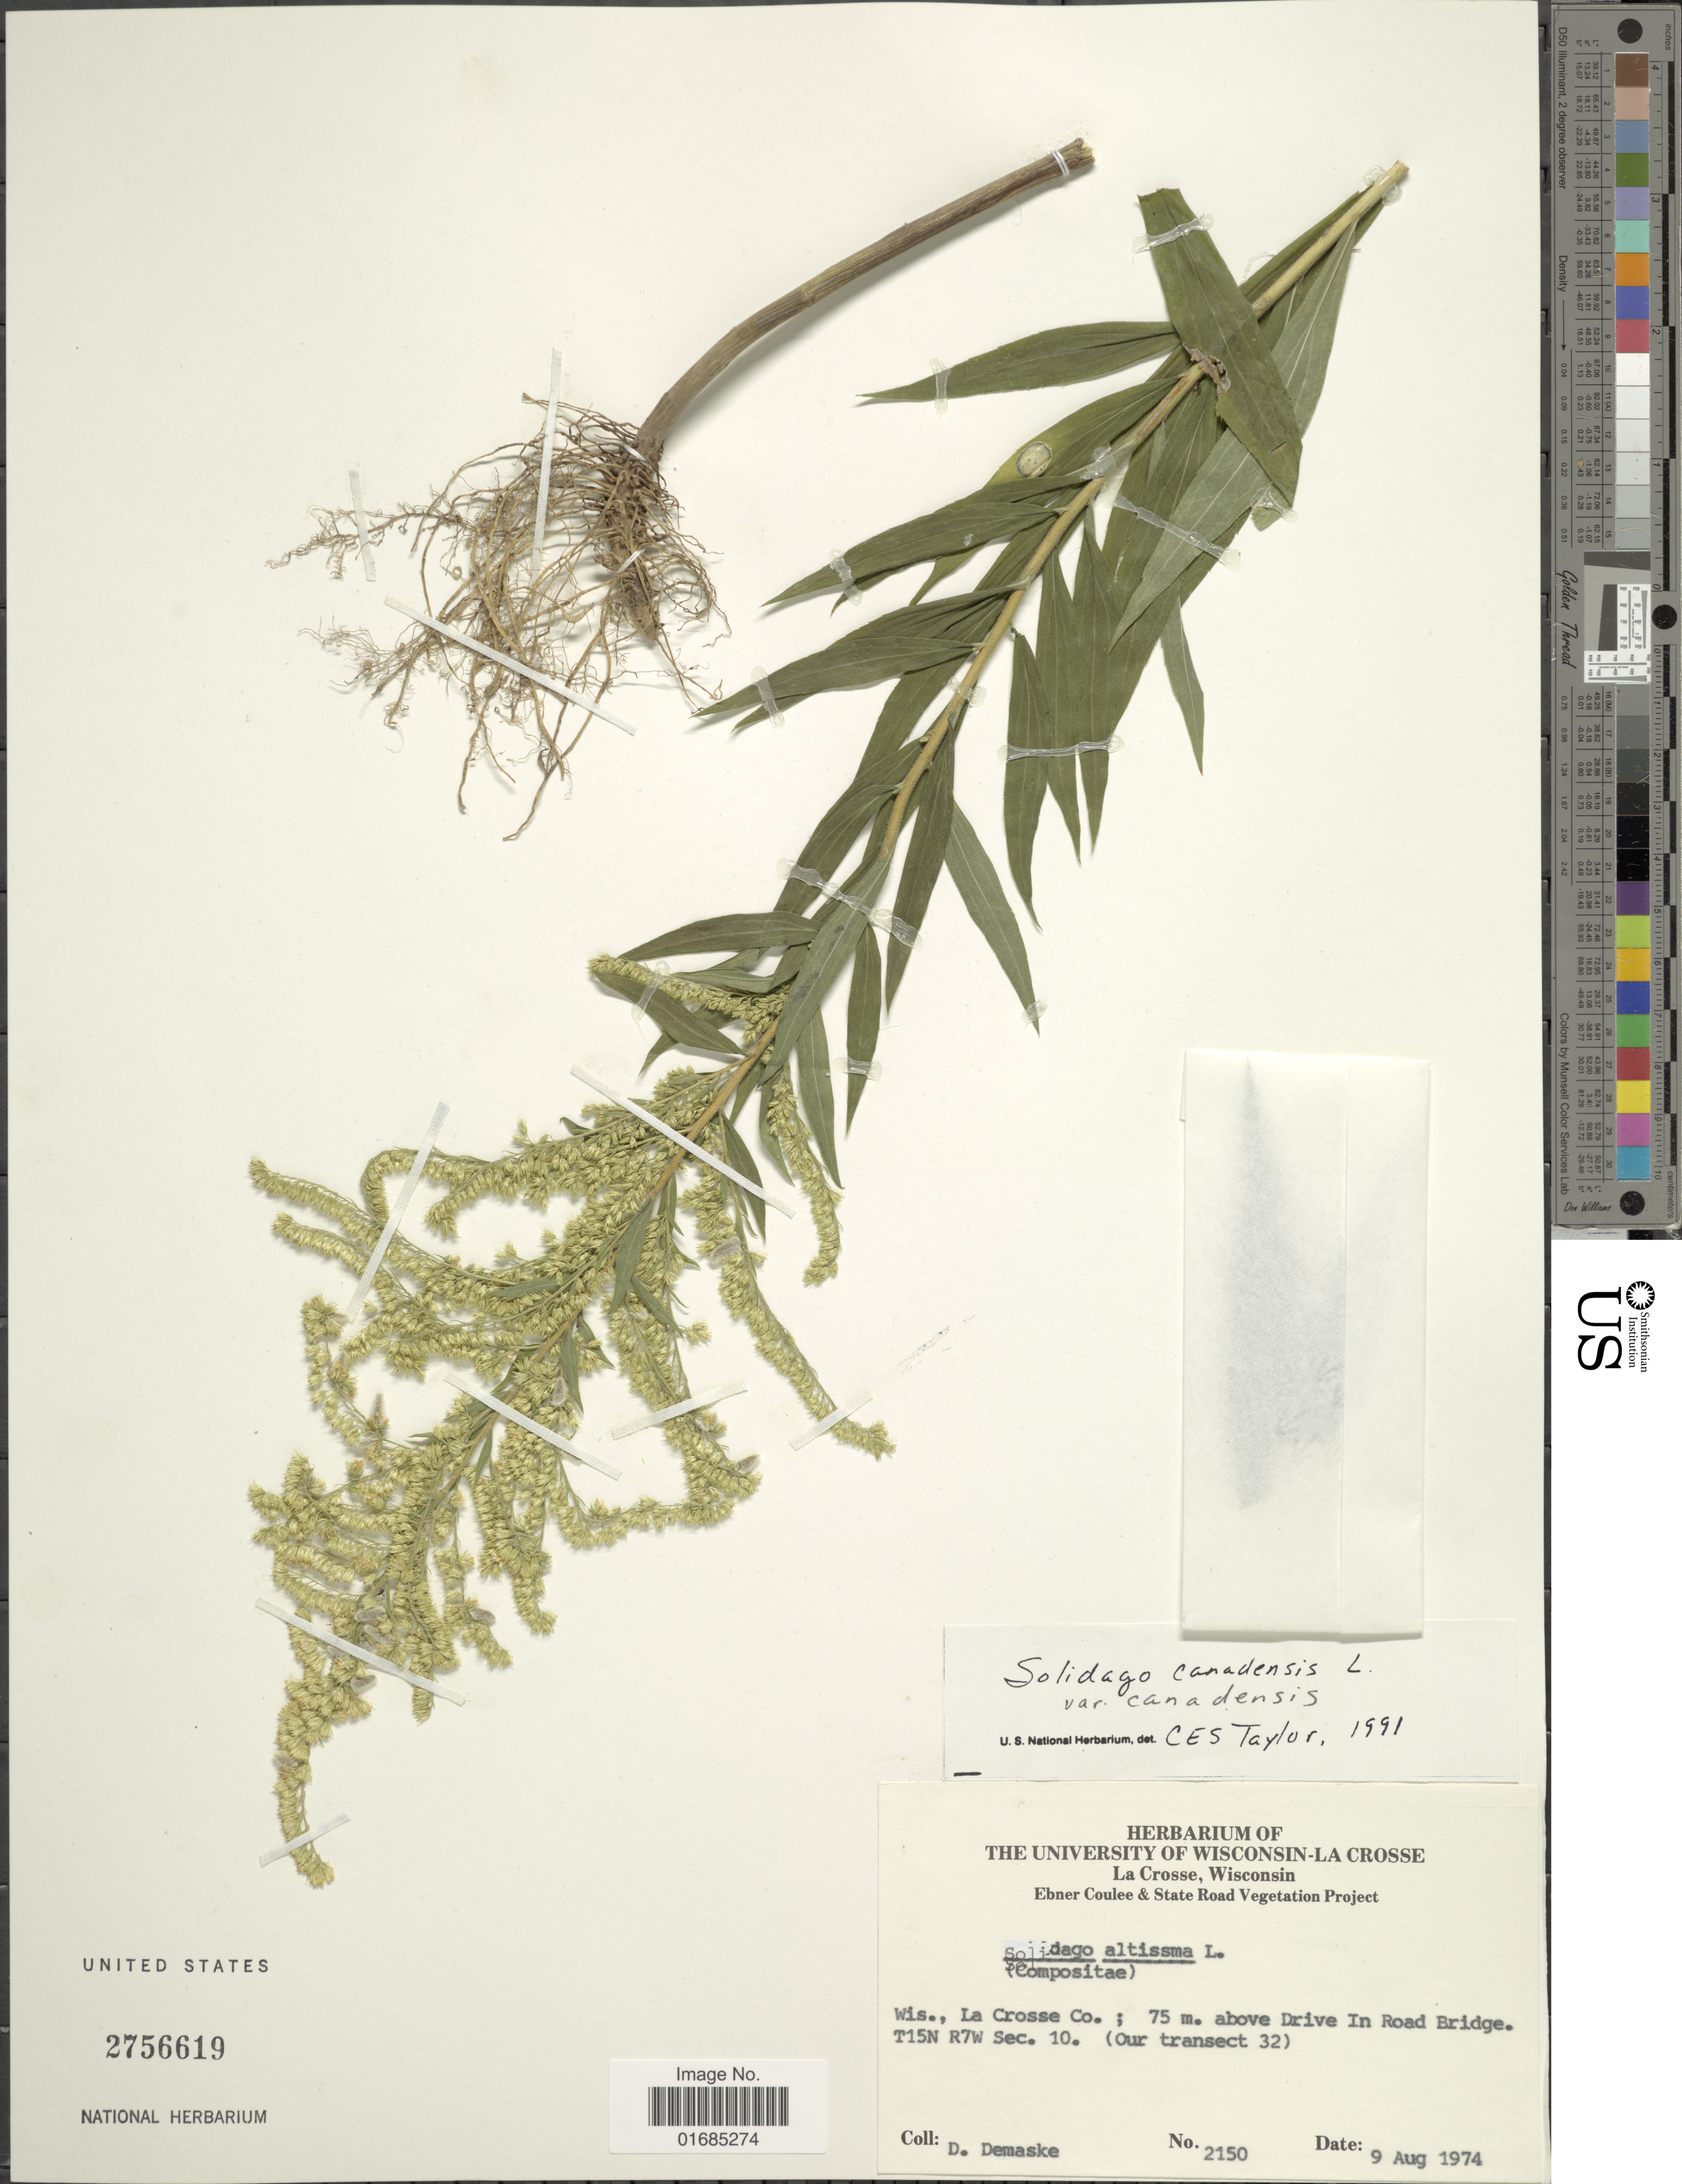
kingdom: Plantae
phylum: Tracheophyta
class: Magnoliopsida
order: Asterales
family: Asteraceae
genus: Solidago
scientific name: Solidago canadensis var. canadensis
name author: L.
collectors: D. Demaske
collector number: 2150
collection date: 1974-08-09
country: United States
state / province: Wisconsin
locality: La Crosse Co.; 75 m. above Drive In Road Bridge, T15N R7W Sec. 10. (Our transect 32)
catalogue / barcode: US 2756619